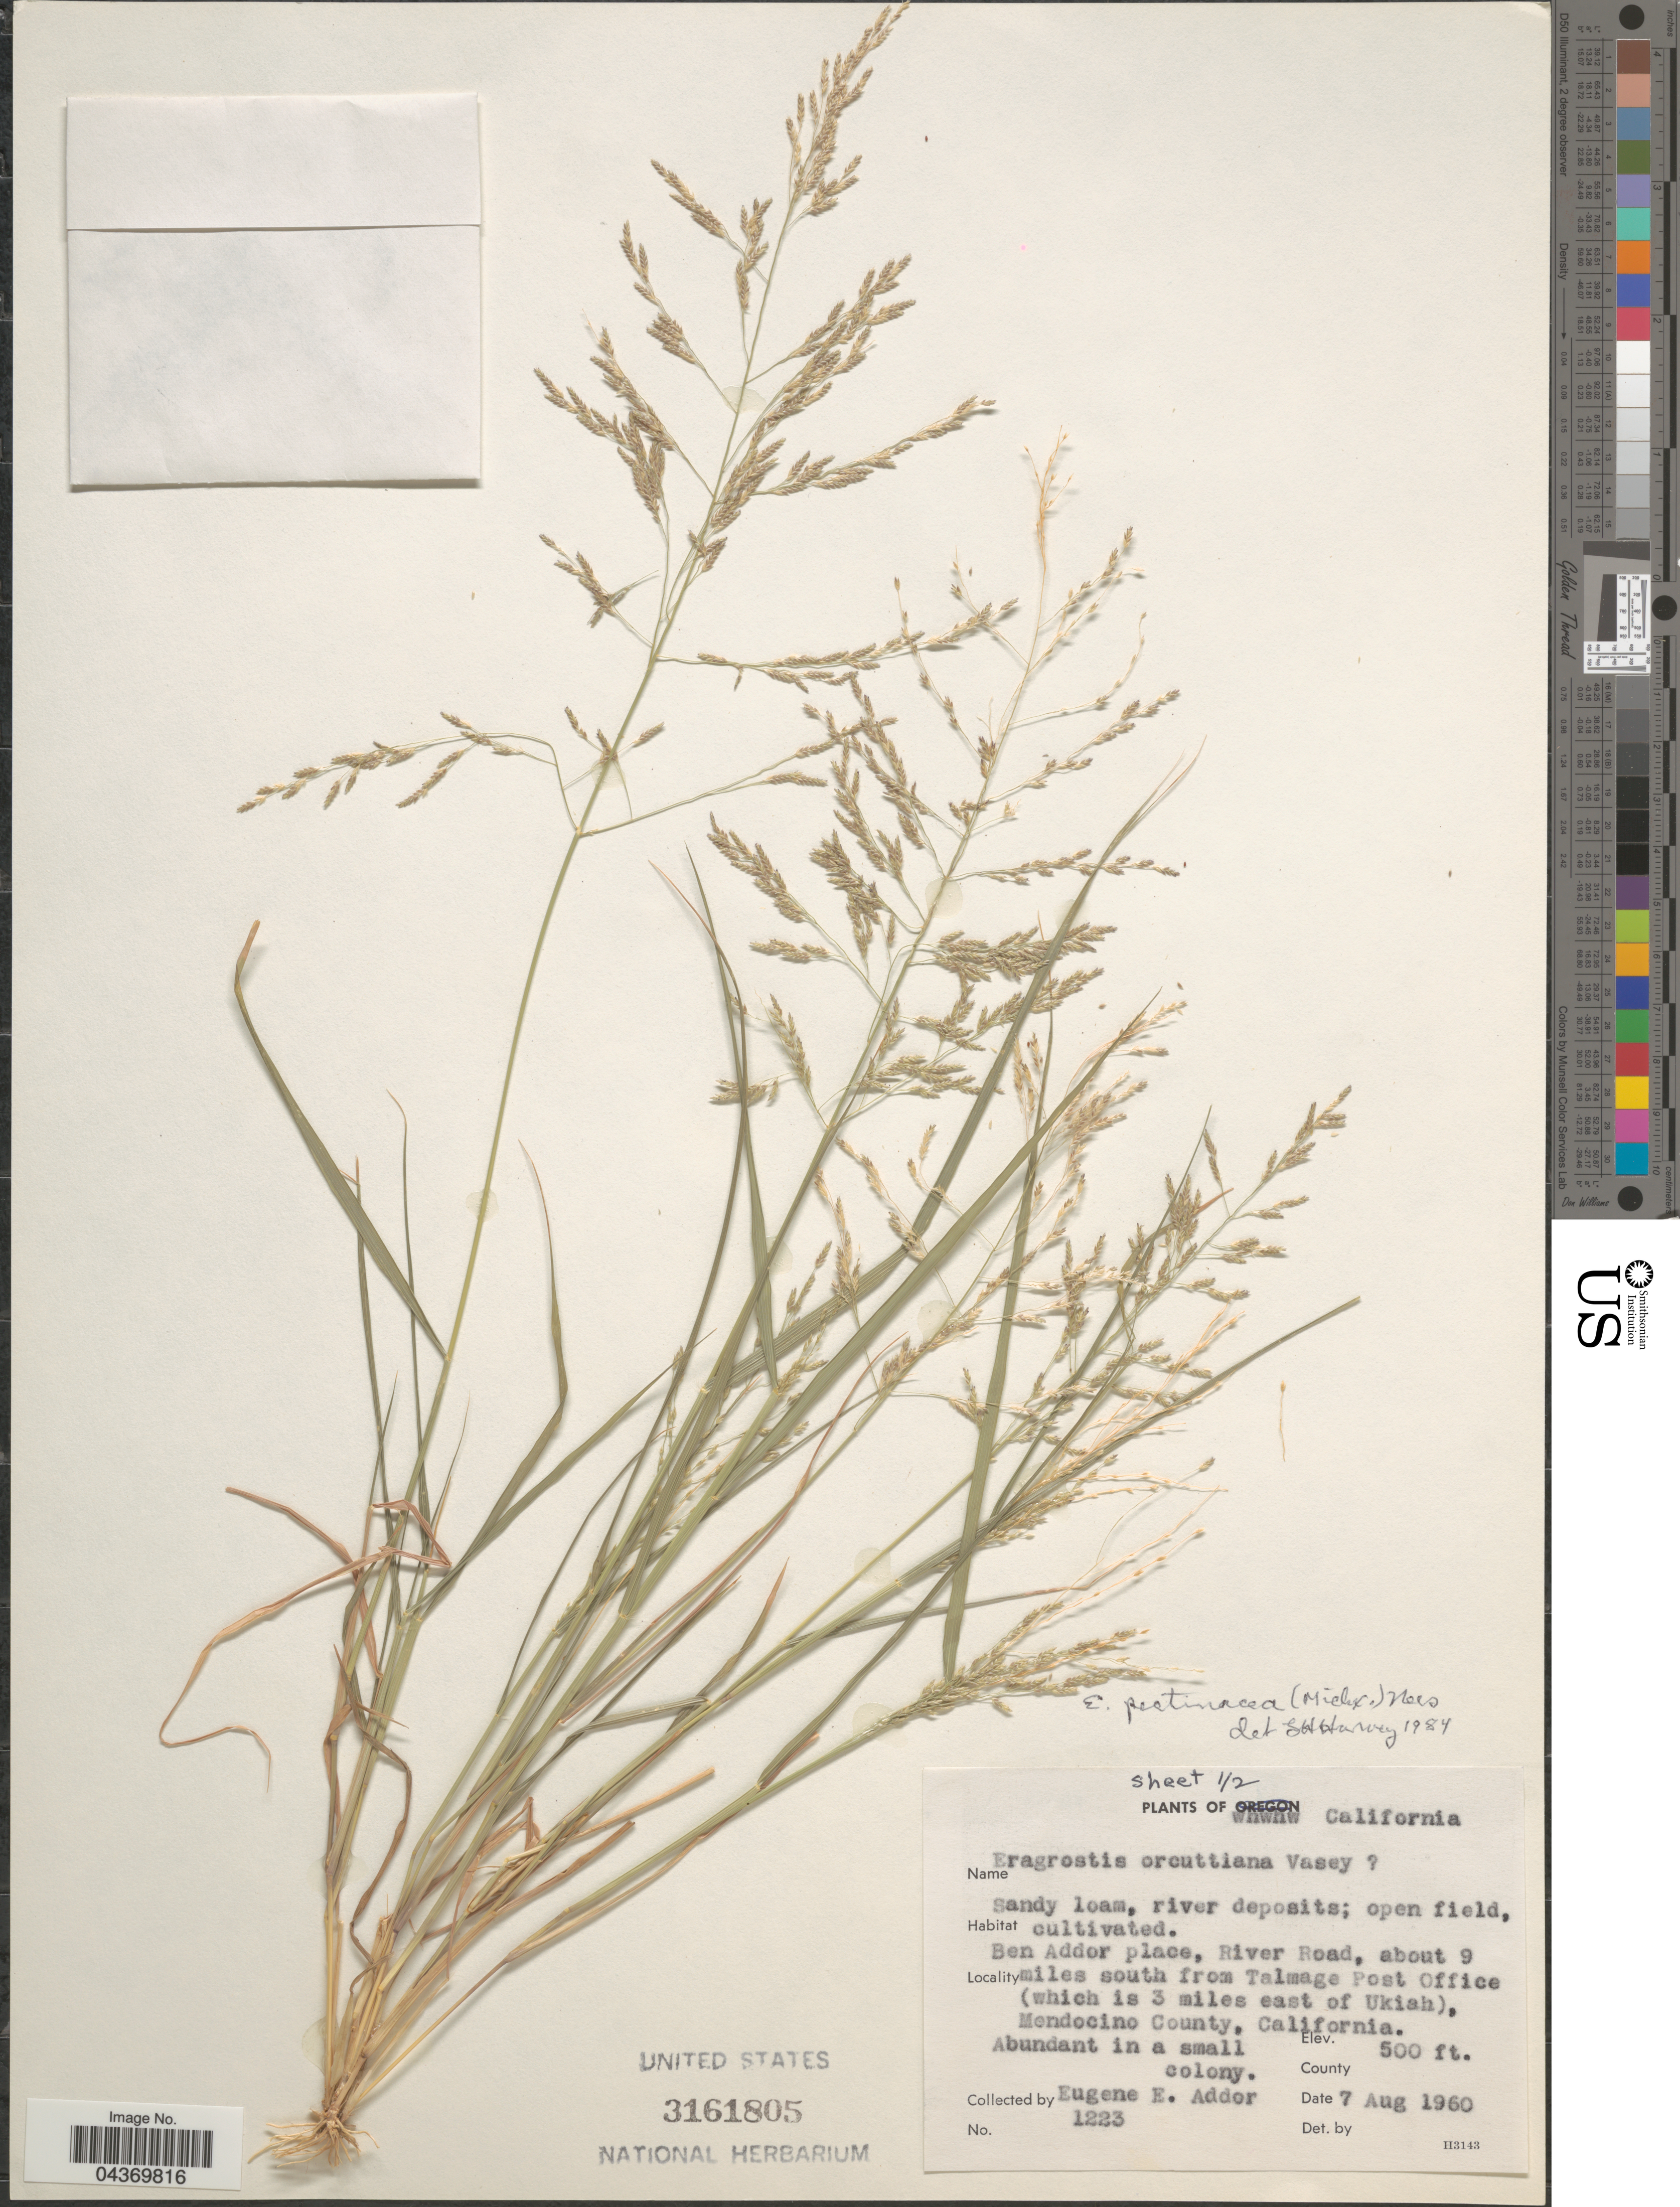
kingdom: Plantae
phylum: Tracheophyta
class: Liliopsida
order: Poales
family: Poaceae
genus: Eragrostis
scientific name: Eragrostis pectinacea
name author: (Michx.) Nees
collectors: E. E. Addor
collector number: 1223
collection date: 1960-08-07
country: United States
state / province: California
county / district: Mendocino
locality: Ben Addor place, River Road, about 9 miles south from Talmage Post Office (which is 3 miles east of Ukiah), Mendocino County.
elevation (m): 152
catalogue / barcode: US 3161805